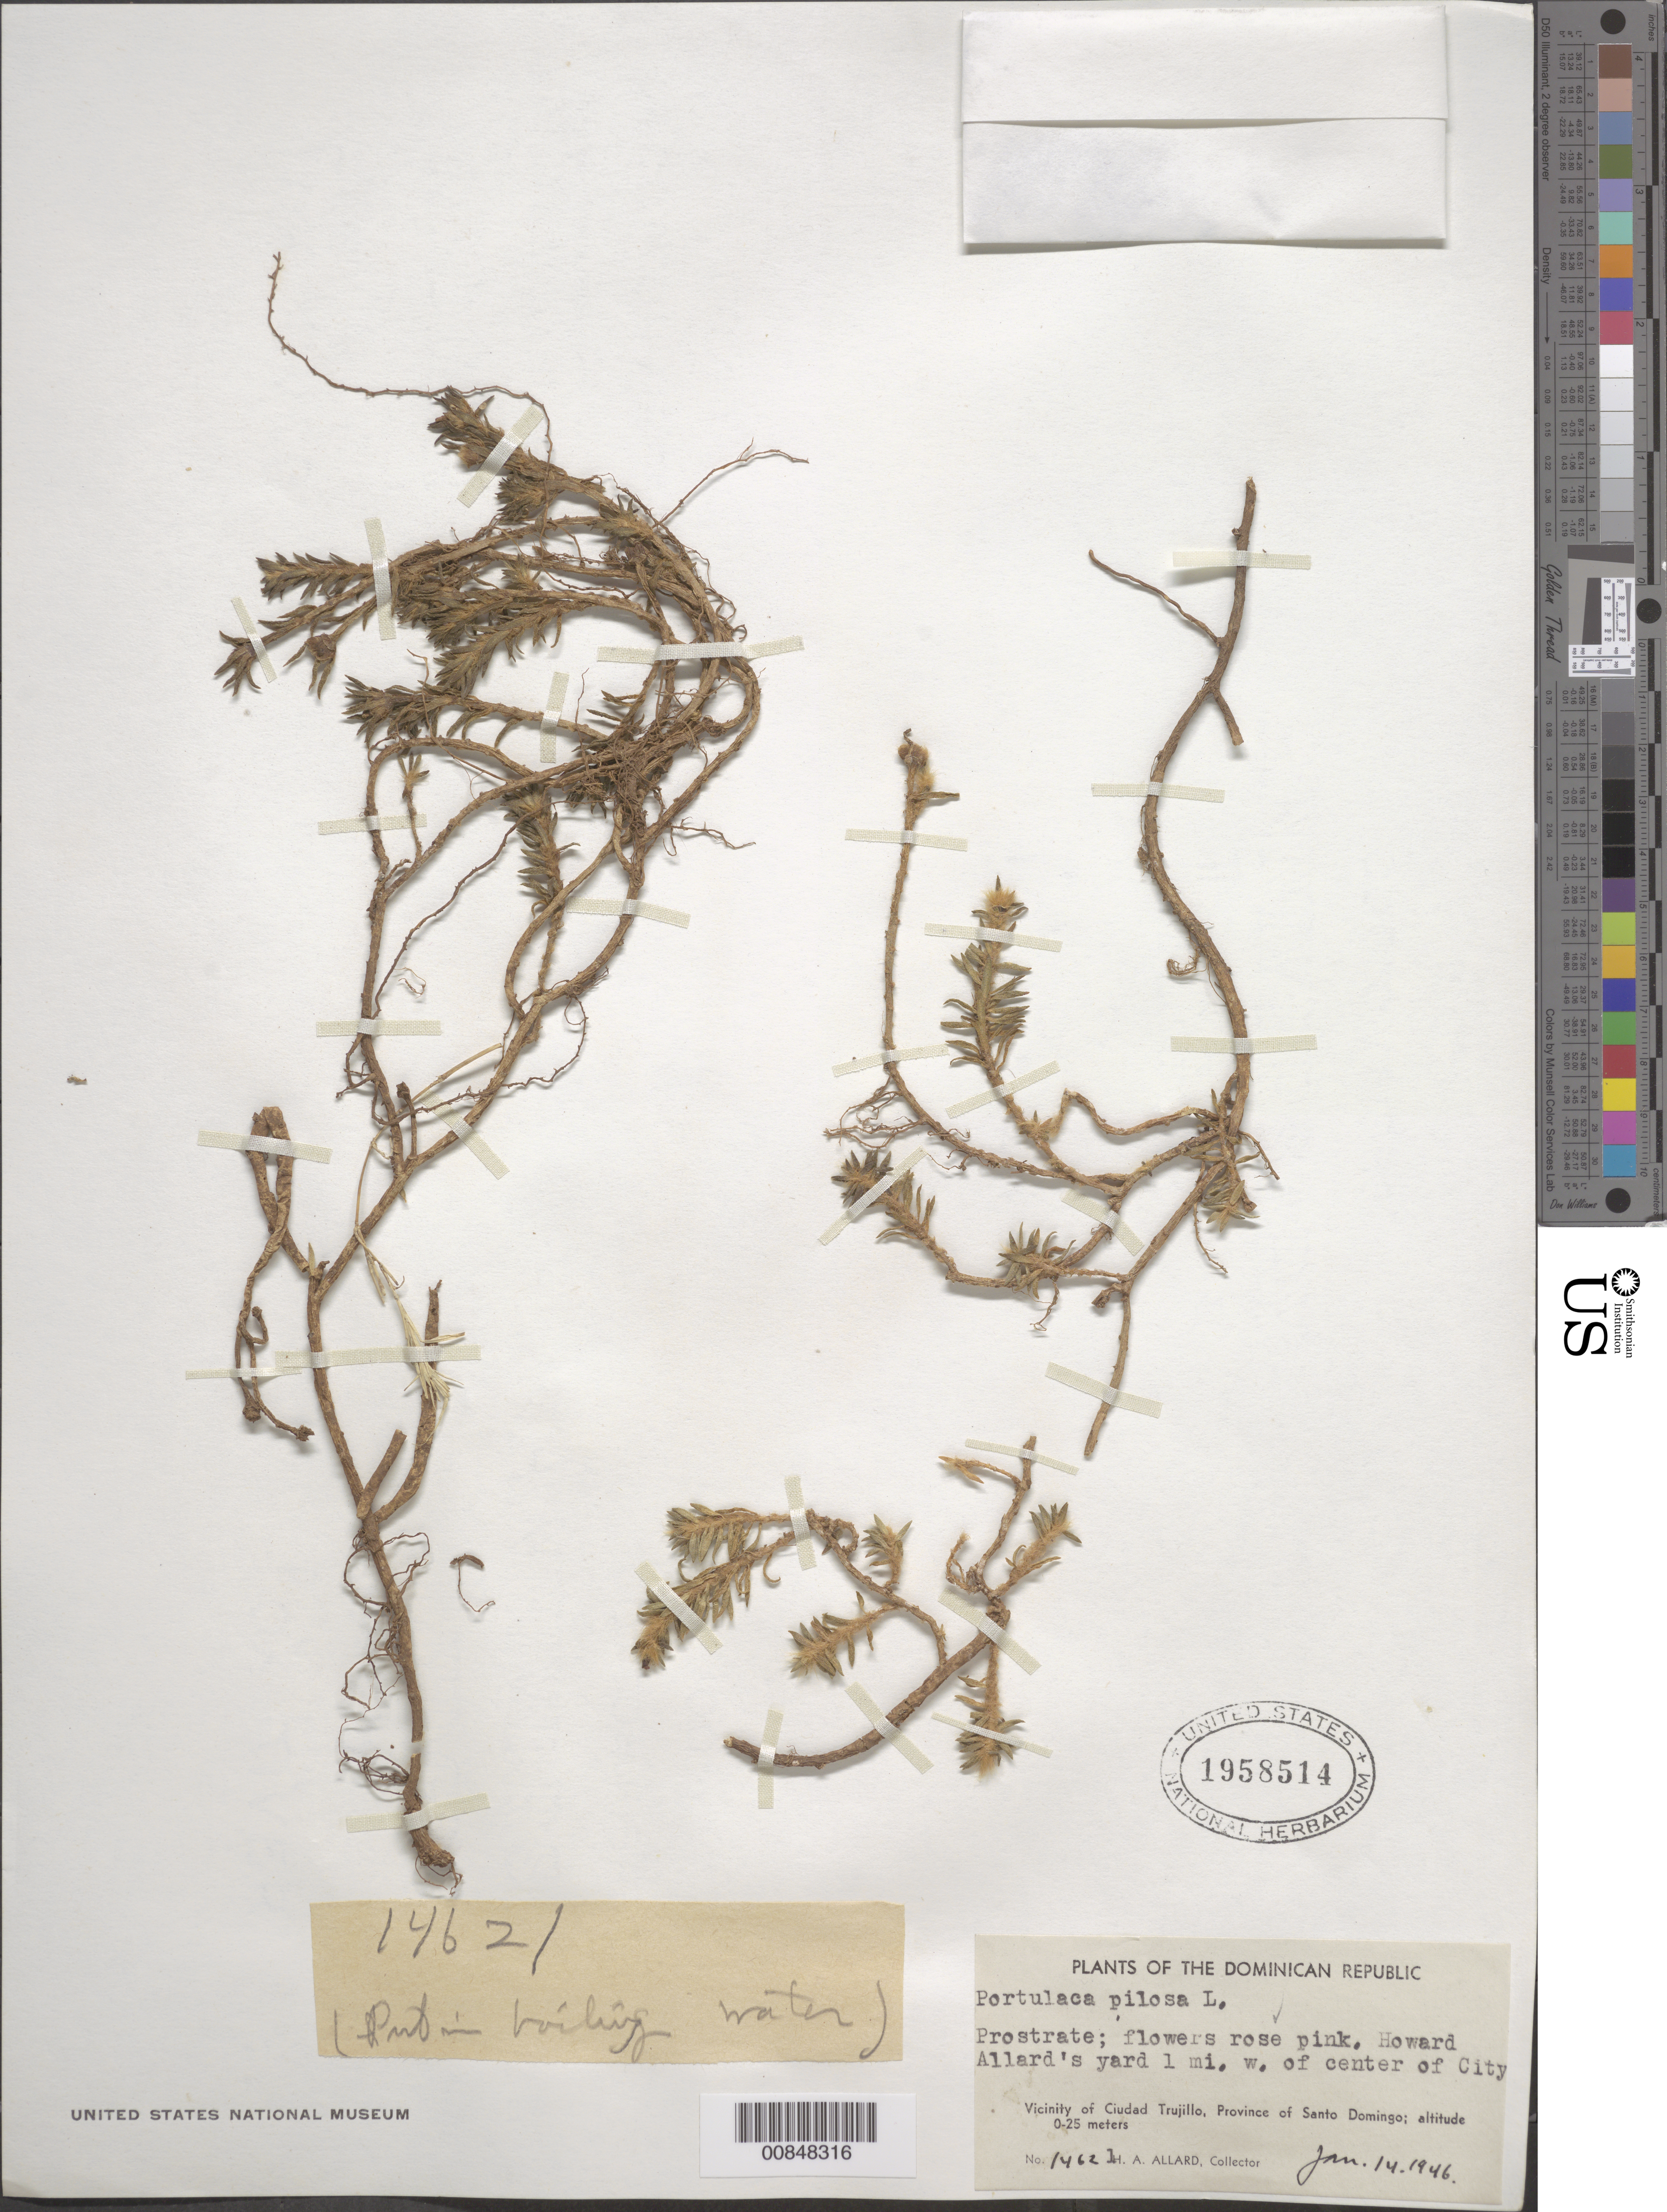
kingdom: Plantae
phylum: Tracheophyta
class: Magnoliopsida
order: Caryophyllales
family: Portulacaceae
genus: Portulaca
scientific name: Portulaca pilosa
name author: L.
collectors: H. A. Allard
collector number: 1462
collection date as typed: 14 Jan 1946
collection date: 1946-01-14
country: Dominican Republic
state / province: Distrito Nacional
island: Hispaniola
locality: Vicinity of Ciudad Trujillo, Province of Santo Domingo (obsolete). Howard Allard's yard, 1 mi. W of center of city.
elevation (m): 0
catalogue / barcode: US 1958514